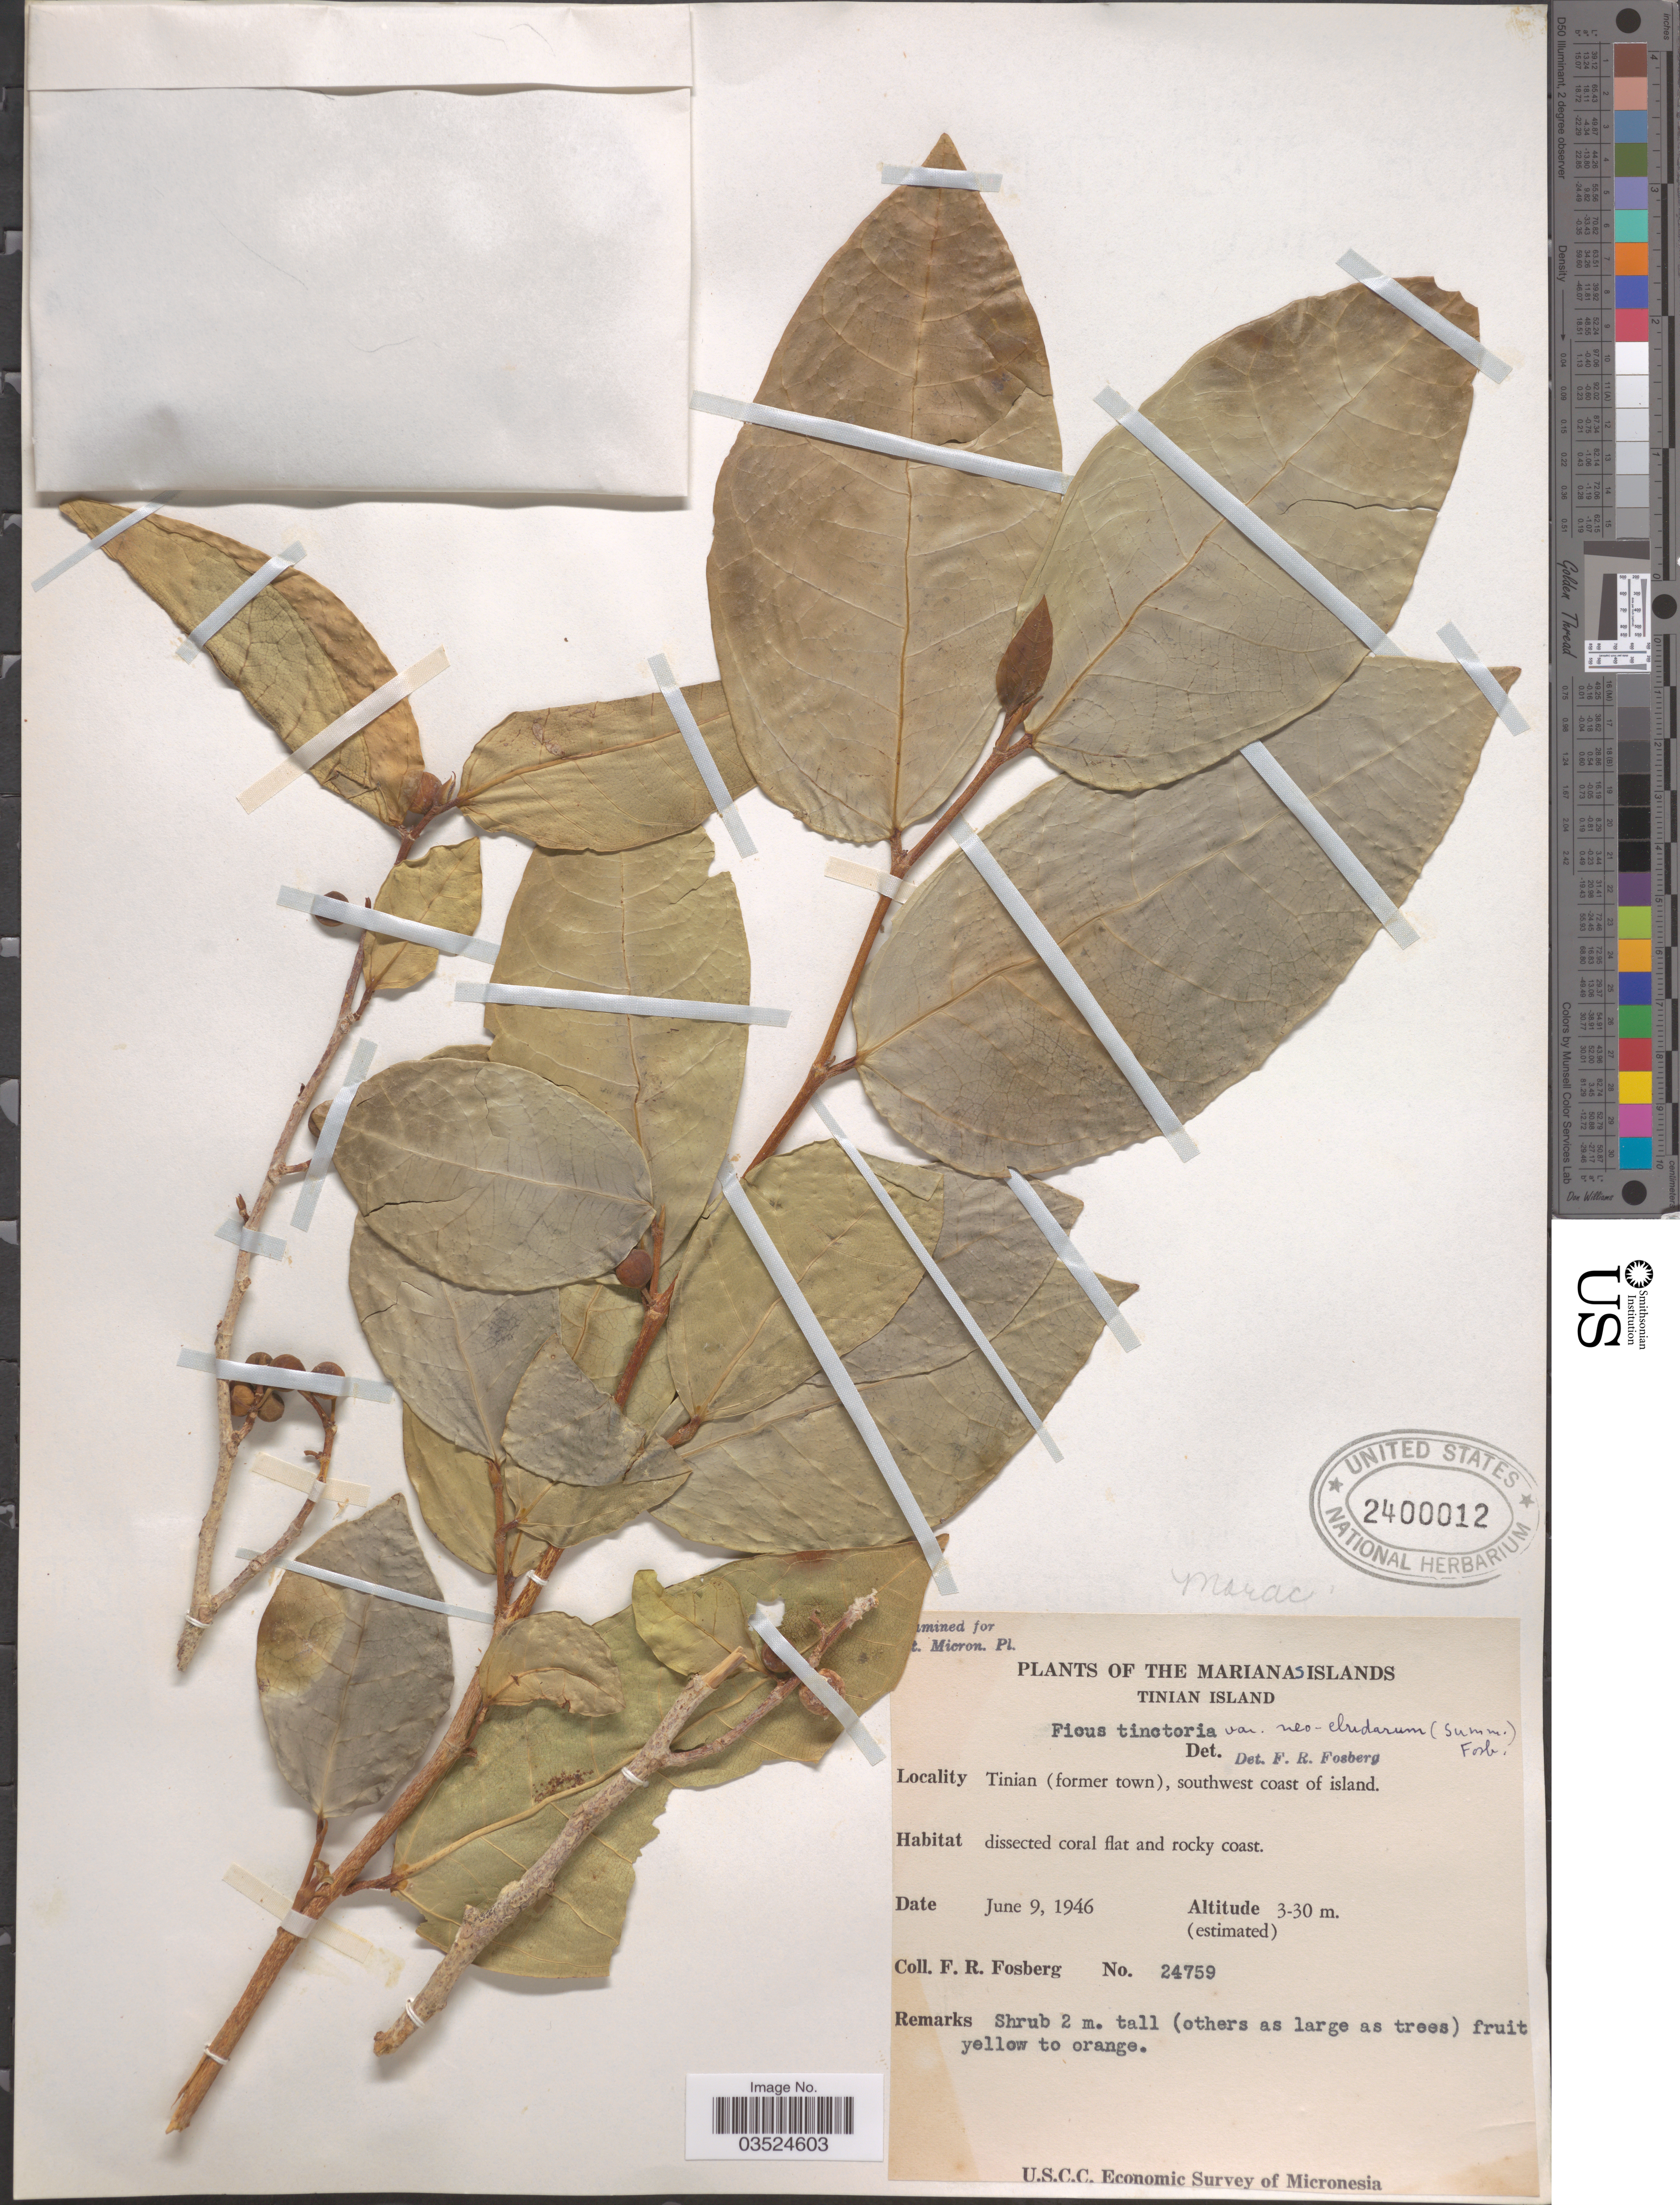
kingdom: Plantae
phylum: Tracheophyta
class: Magnoliopsida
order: Rosales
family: Moraceae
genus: Ficus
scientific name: Ficus tinctoria var. neoebudarum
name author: (Summerh.) Fosberg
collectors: F. R. Fosberg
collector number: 24759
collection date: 1946-06-09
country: Northern Mariana Islands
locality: The Marianas Islands. Tinian Island. Tinian (former town), southwest coast of island.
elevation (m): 3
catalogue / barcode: US 2400012